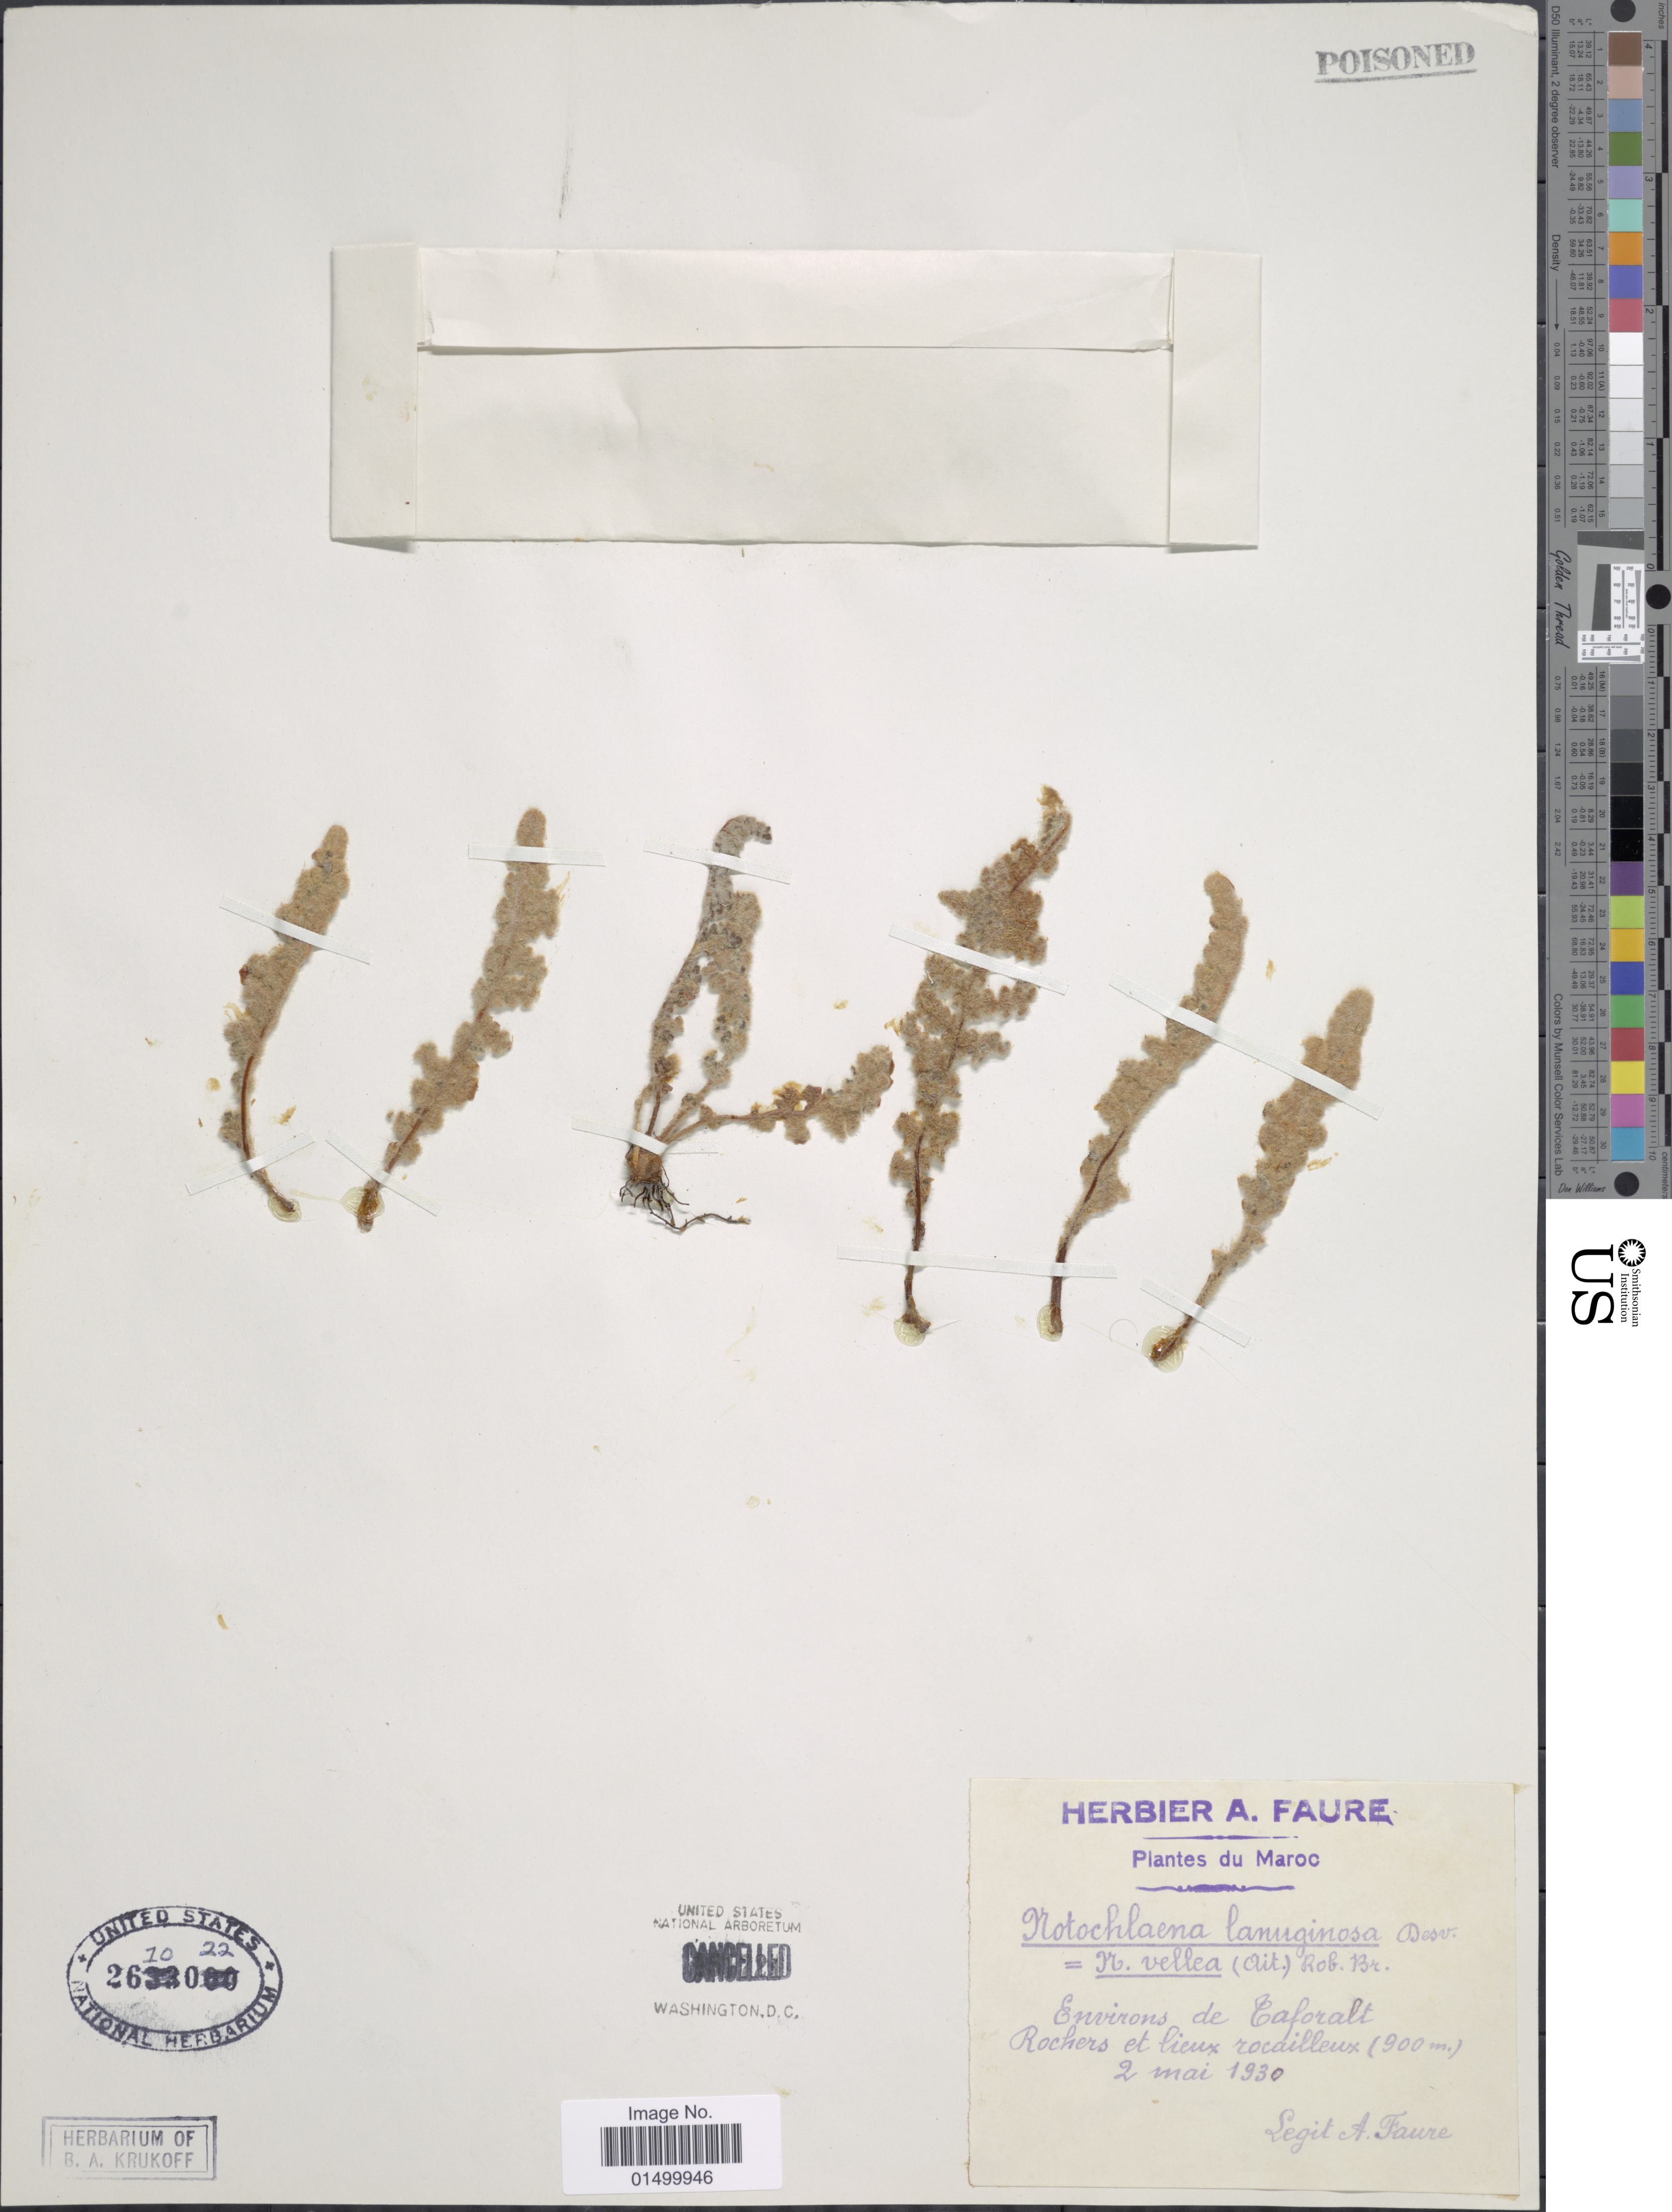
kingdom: Plantae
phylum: Tracheophyta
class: Polypodiopsida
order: Polypodiales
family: Pteridaceae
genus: Cheilanthes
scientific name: Cheilanthes lanuginosa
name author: Nutt.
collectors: A. Faure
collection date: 1930-05-02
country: Morocco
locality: Maroc, Environs de Caforalt Rochera et lieux rocailleux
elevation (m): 900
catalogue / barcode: US 2610022